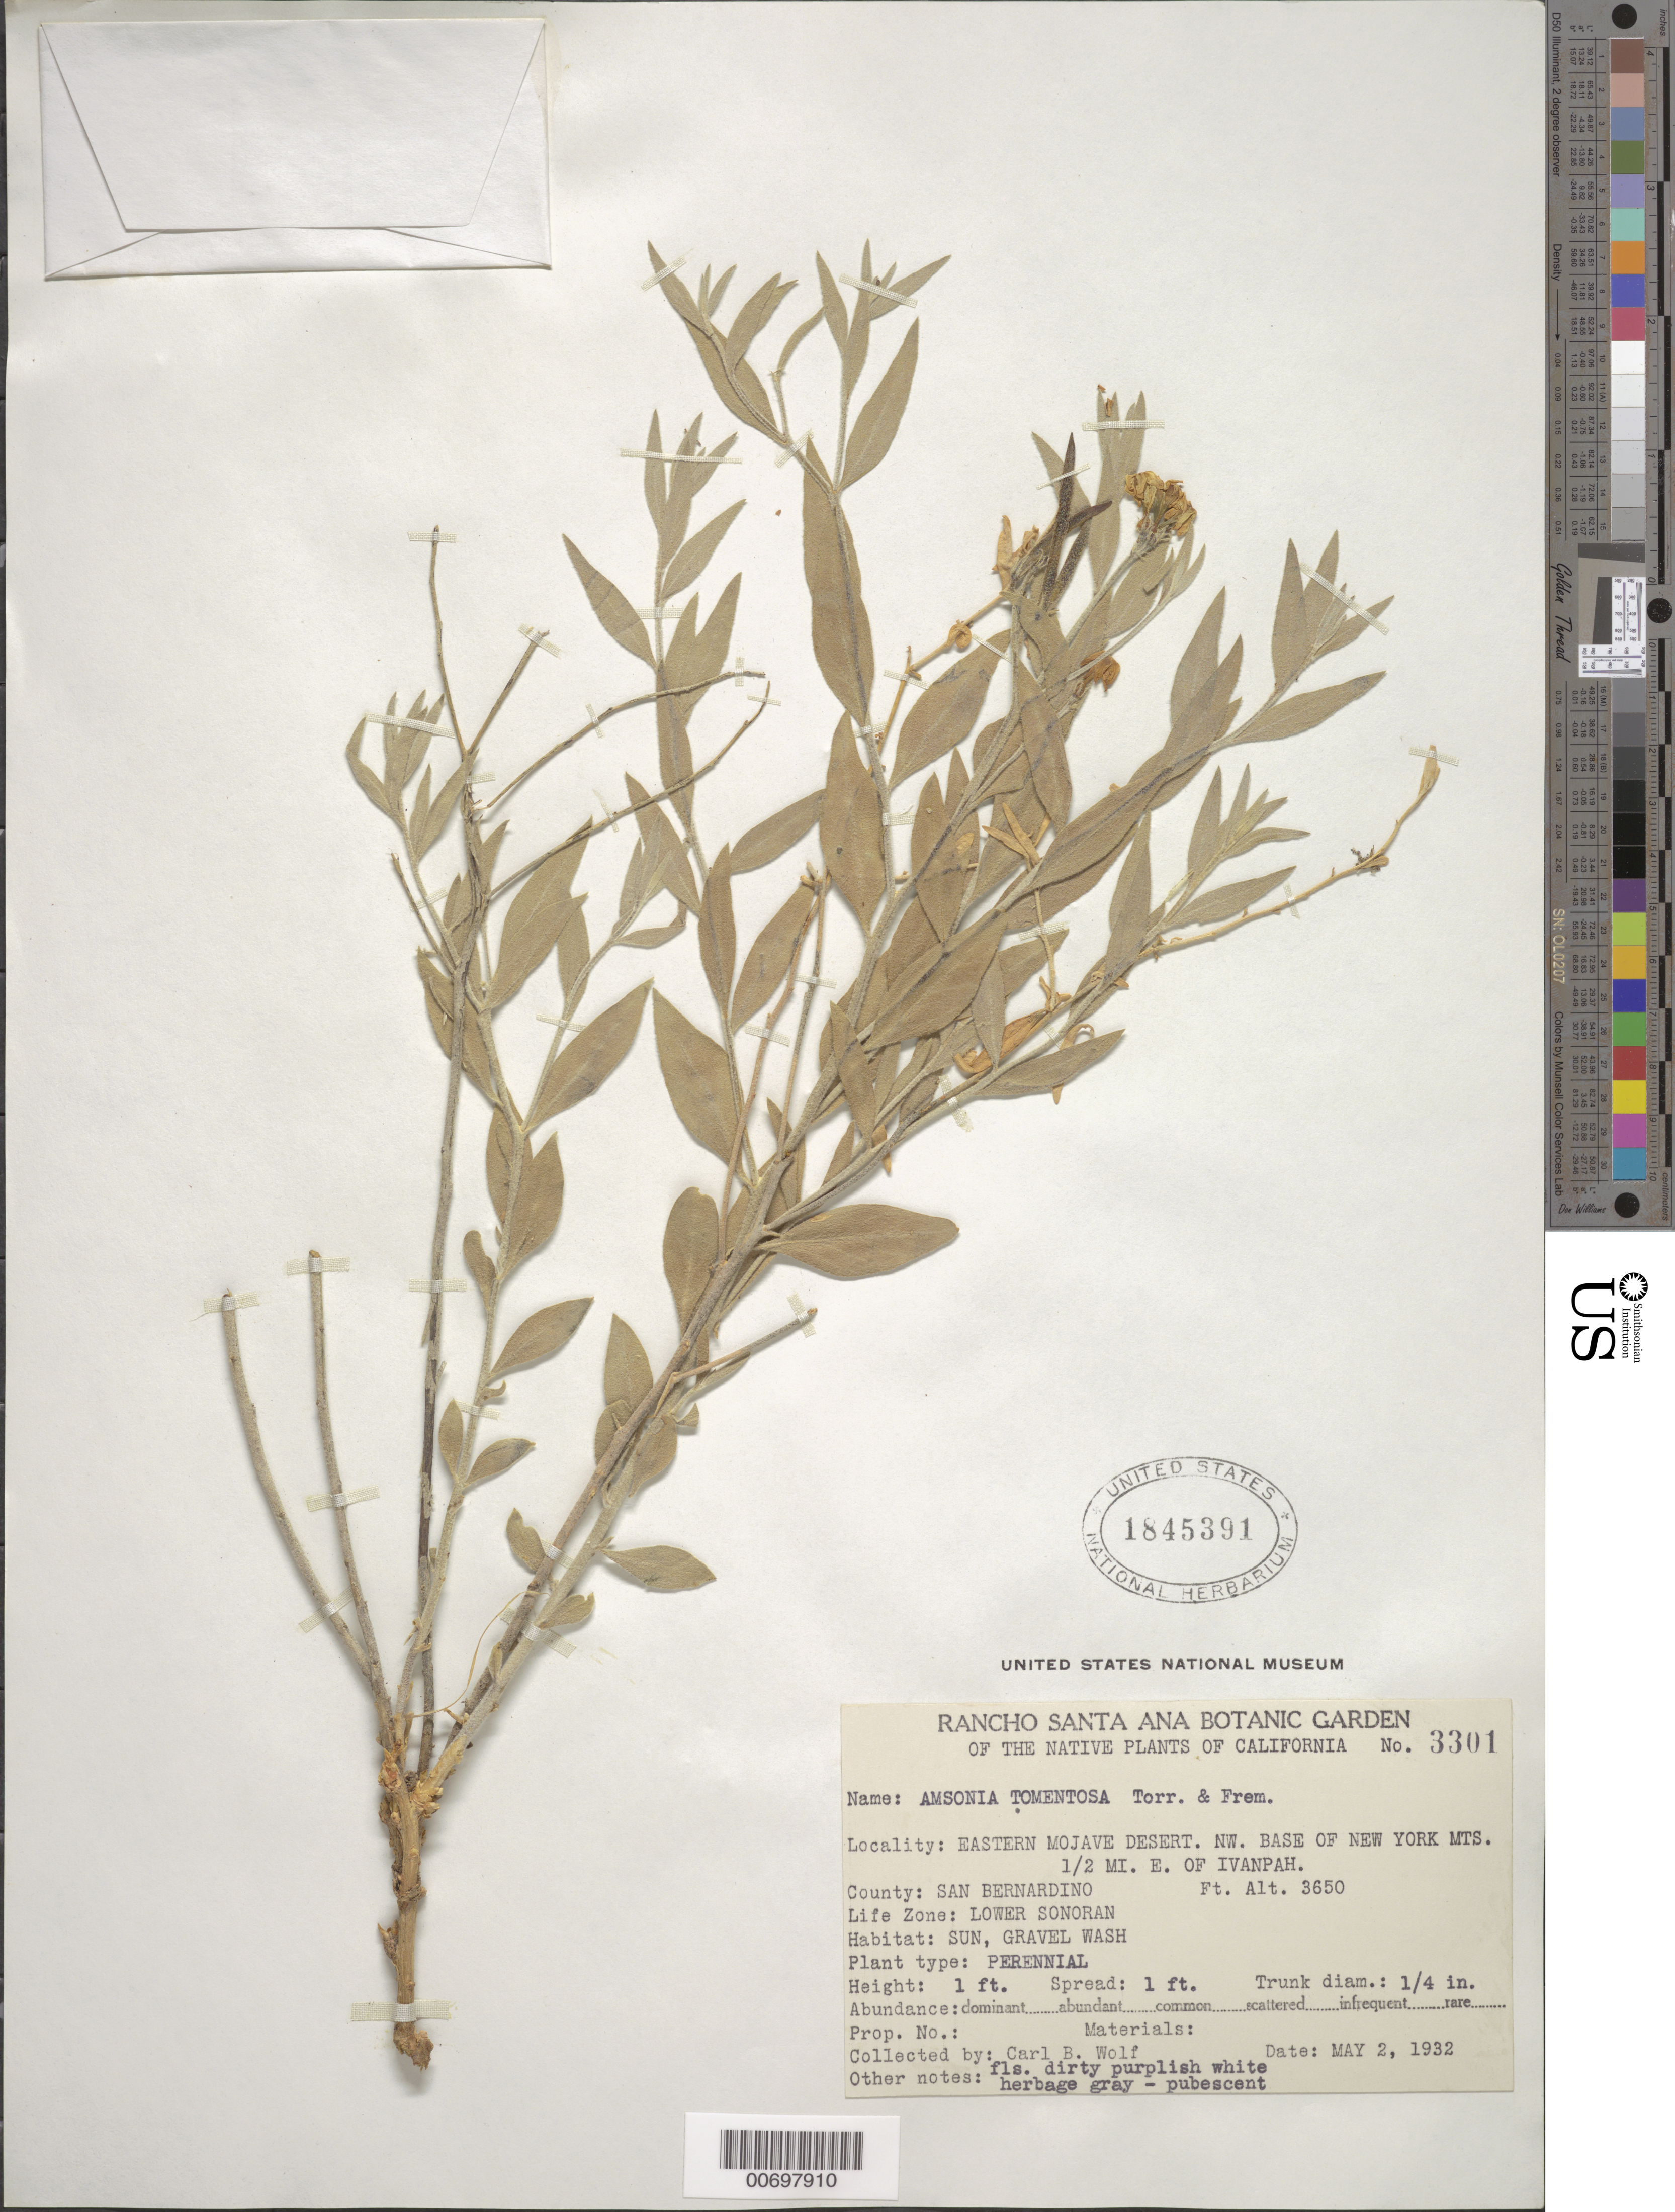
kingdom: Plantae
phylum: Tracheophyta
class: Magnoliopsida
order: Gentianales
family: Apocynaceae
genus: Amsonia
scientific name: Amsonia tomentosa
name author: Torr. & Frém.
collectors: C. B. Wolf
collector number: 3301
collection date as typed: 02 May 1932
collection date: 1932-05-02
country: United States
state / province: California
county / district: San Bernardino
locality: Eastern Mojave Desert. NW. base of New York Mts. 1/2 mi. E. of Ivanpah.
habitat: Lower Sonoran. Sun, gravel wash.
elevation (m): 1113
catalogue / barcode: US 1845391